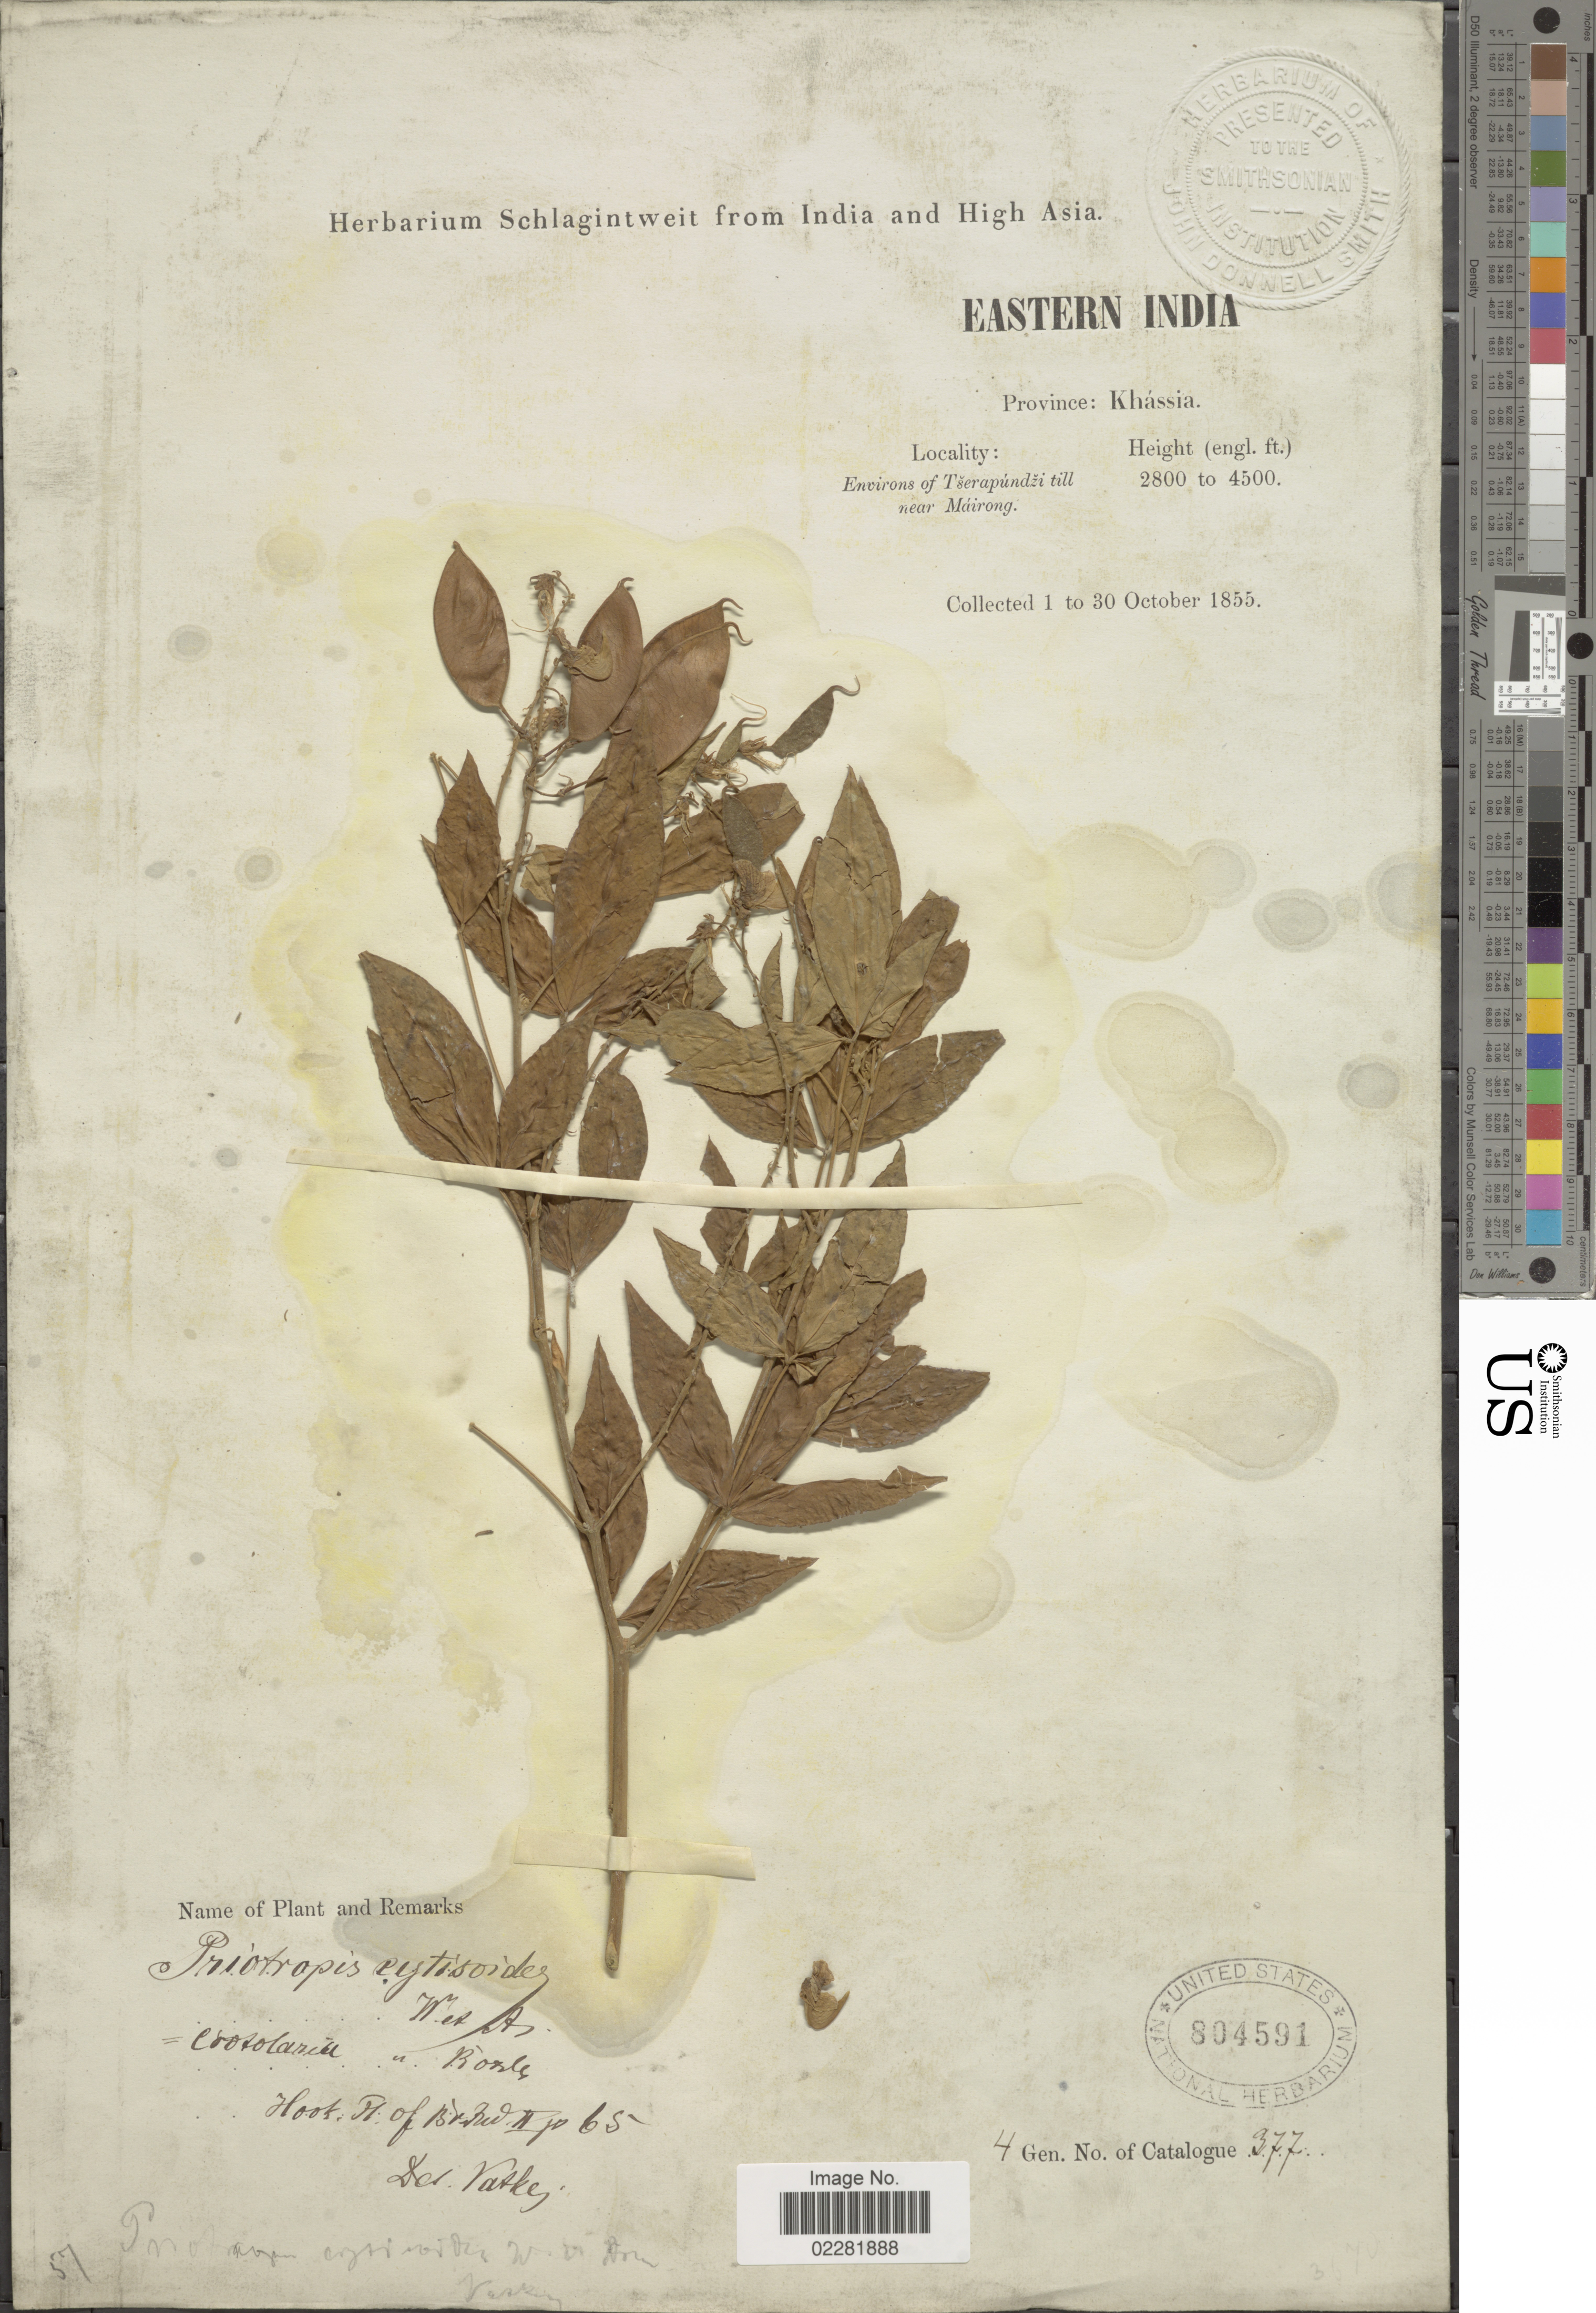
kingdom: Plantae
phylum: Tracheophyta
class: Magnoliopsida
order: Fabales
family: Fabaceae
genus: Crotalaria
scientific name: Crotalaria cytisoides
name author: DC.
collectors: ex herb. Schlagintweit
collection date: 1855-10-01/1855-10-30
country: India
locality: Eastern India. Province Khassia, Environs of Tserapundzi till near Mairong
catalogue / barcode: US 804591